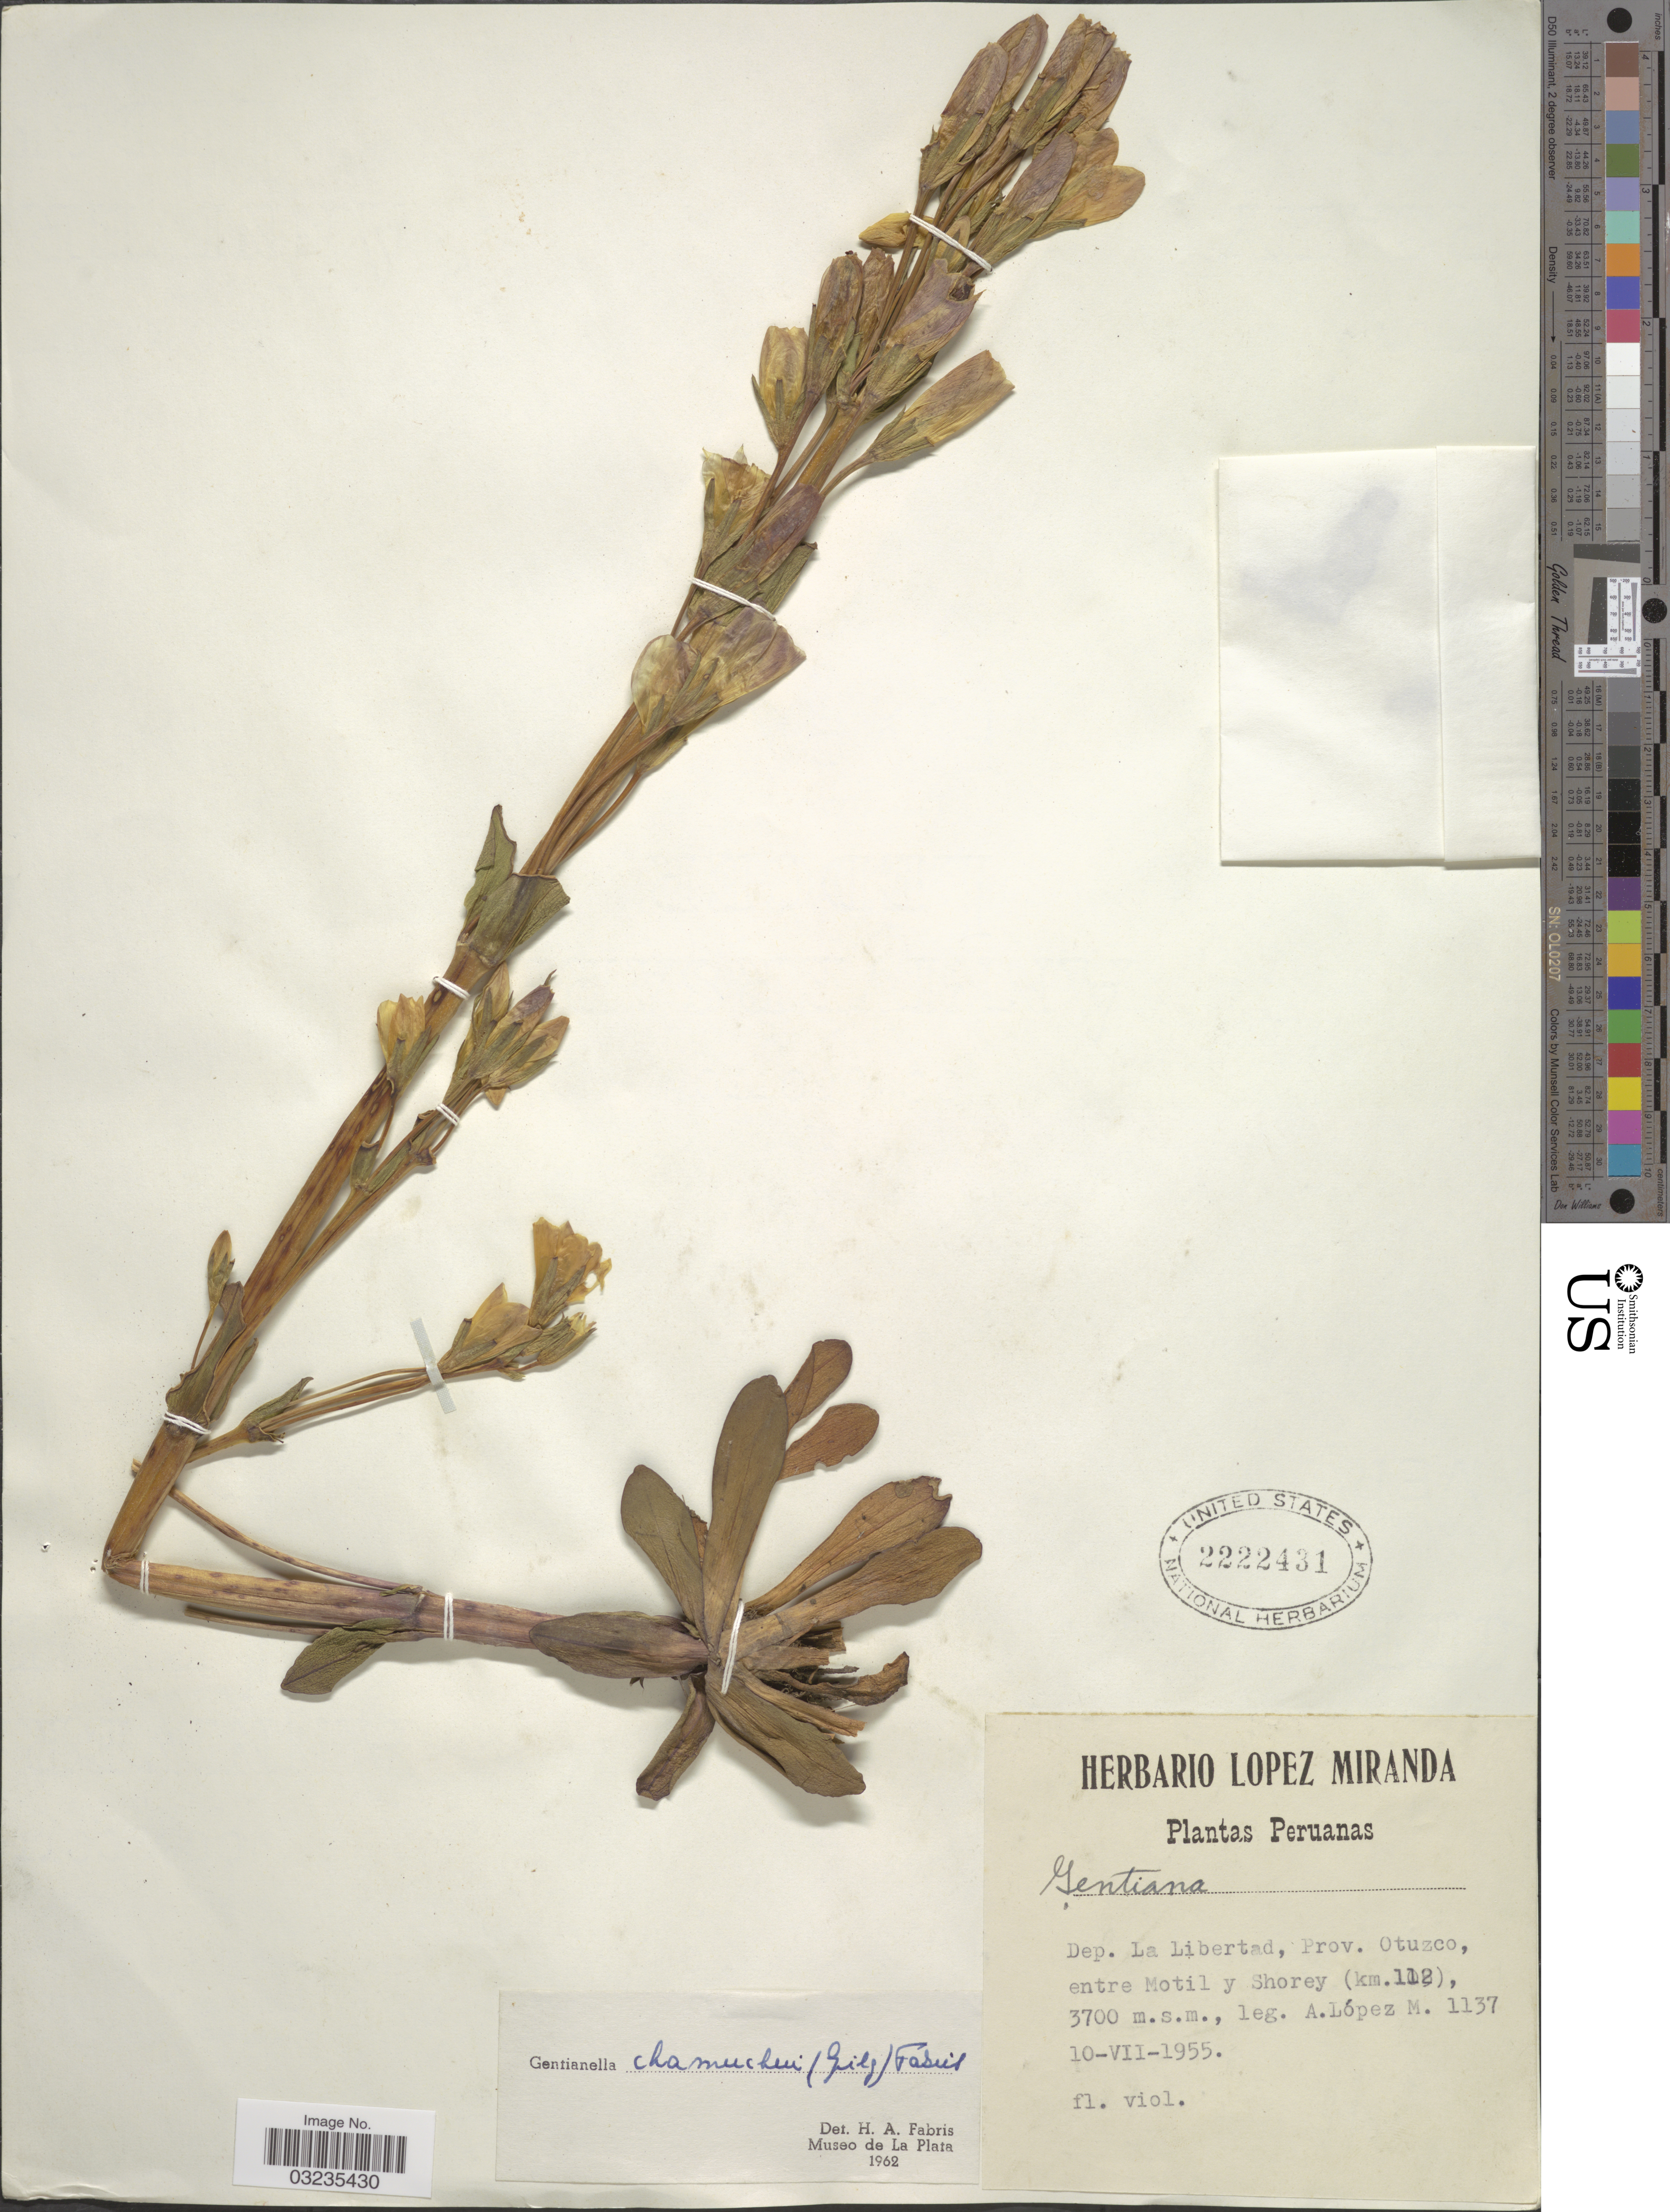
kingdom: Plantae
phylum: Tracheophyta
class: Magnoliopsida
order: Gentianales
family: Gentianaceae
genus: Gentiana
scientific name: Gentiana chamuchui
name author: Reimers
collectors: A. López M.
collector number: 1137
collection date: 1955-07-10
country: Peru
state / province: La Libertad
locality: Dep. La Libertad, Prov. Otuzco, entre Motil y Shorey (km. 112).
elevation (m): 3700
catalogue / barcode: US 2222431